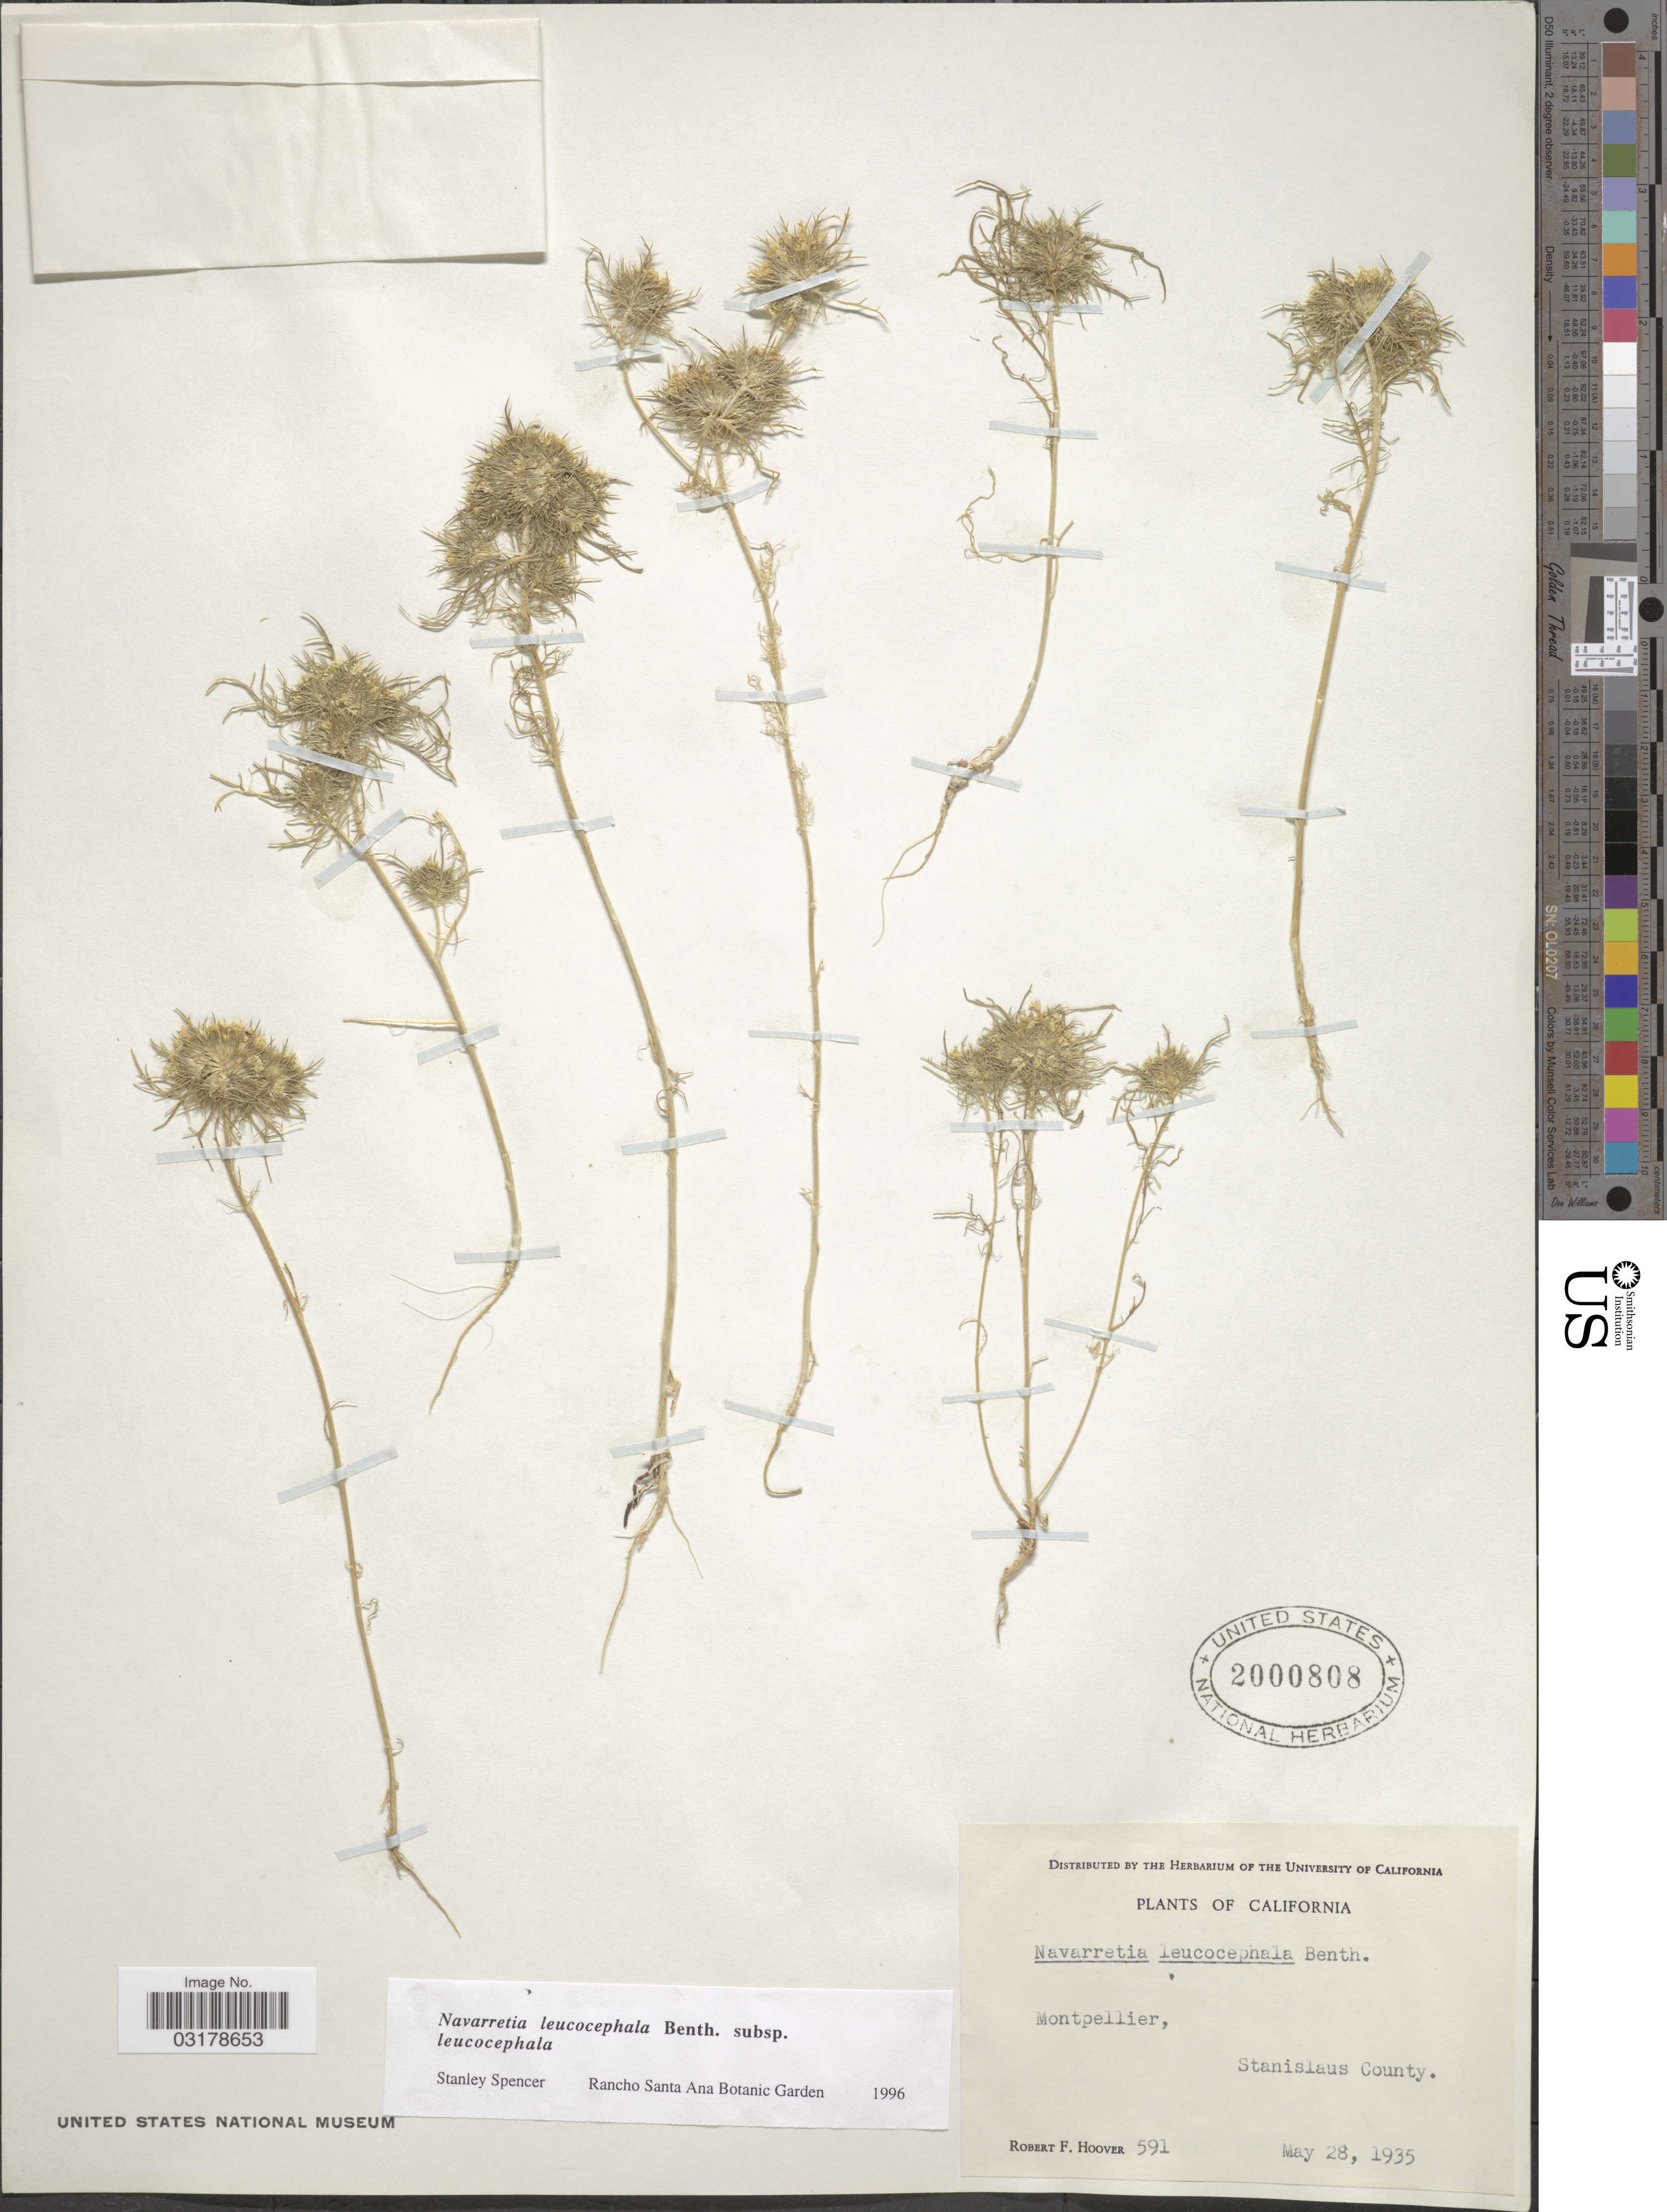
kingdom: Plantae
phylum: Tracheophyta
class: Magnoliopsida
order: Ericales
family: Polemoniaceae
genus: Navarretia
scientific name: Navarretia leucocephala subsp. leucocephala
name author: Benth.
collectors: R. F. Hoover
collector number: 591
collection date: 1935-05-28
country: United States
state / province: California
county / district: Stanislaus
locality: Montpellier, Stanislaus County.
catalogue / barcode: US 2000808